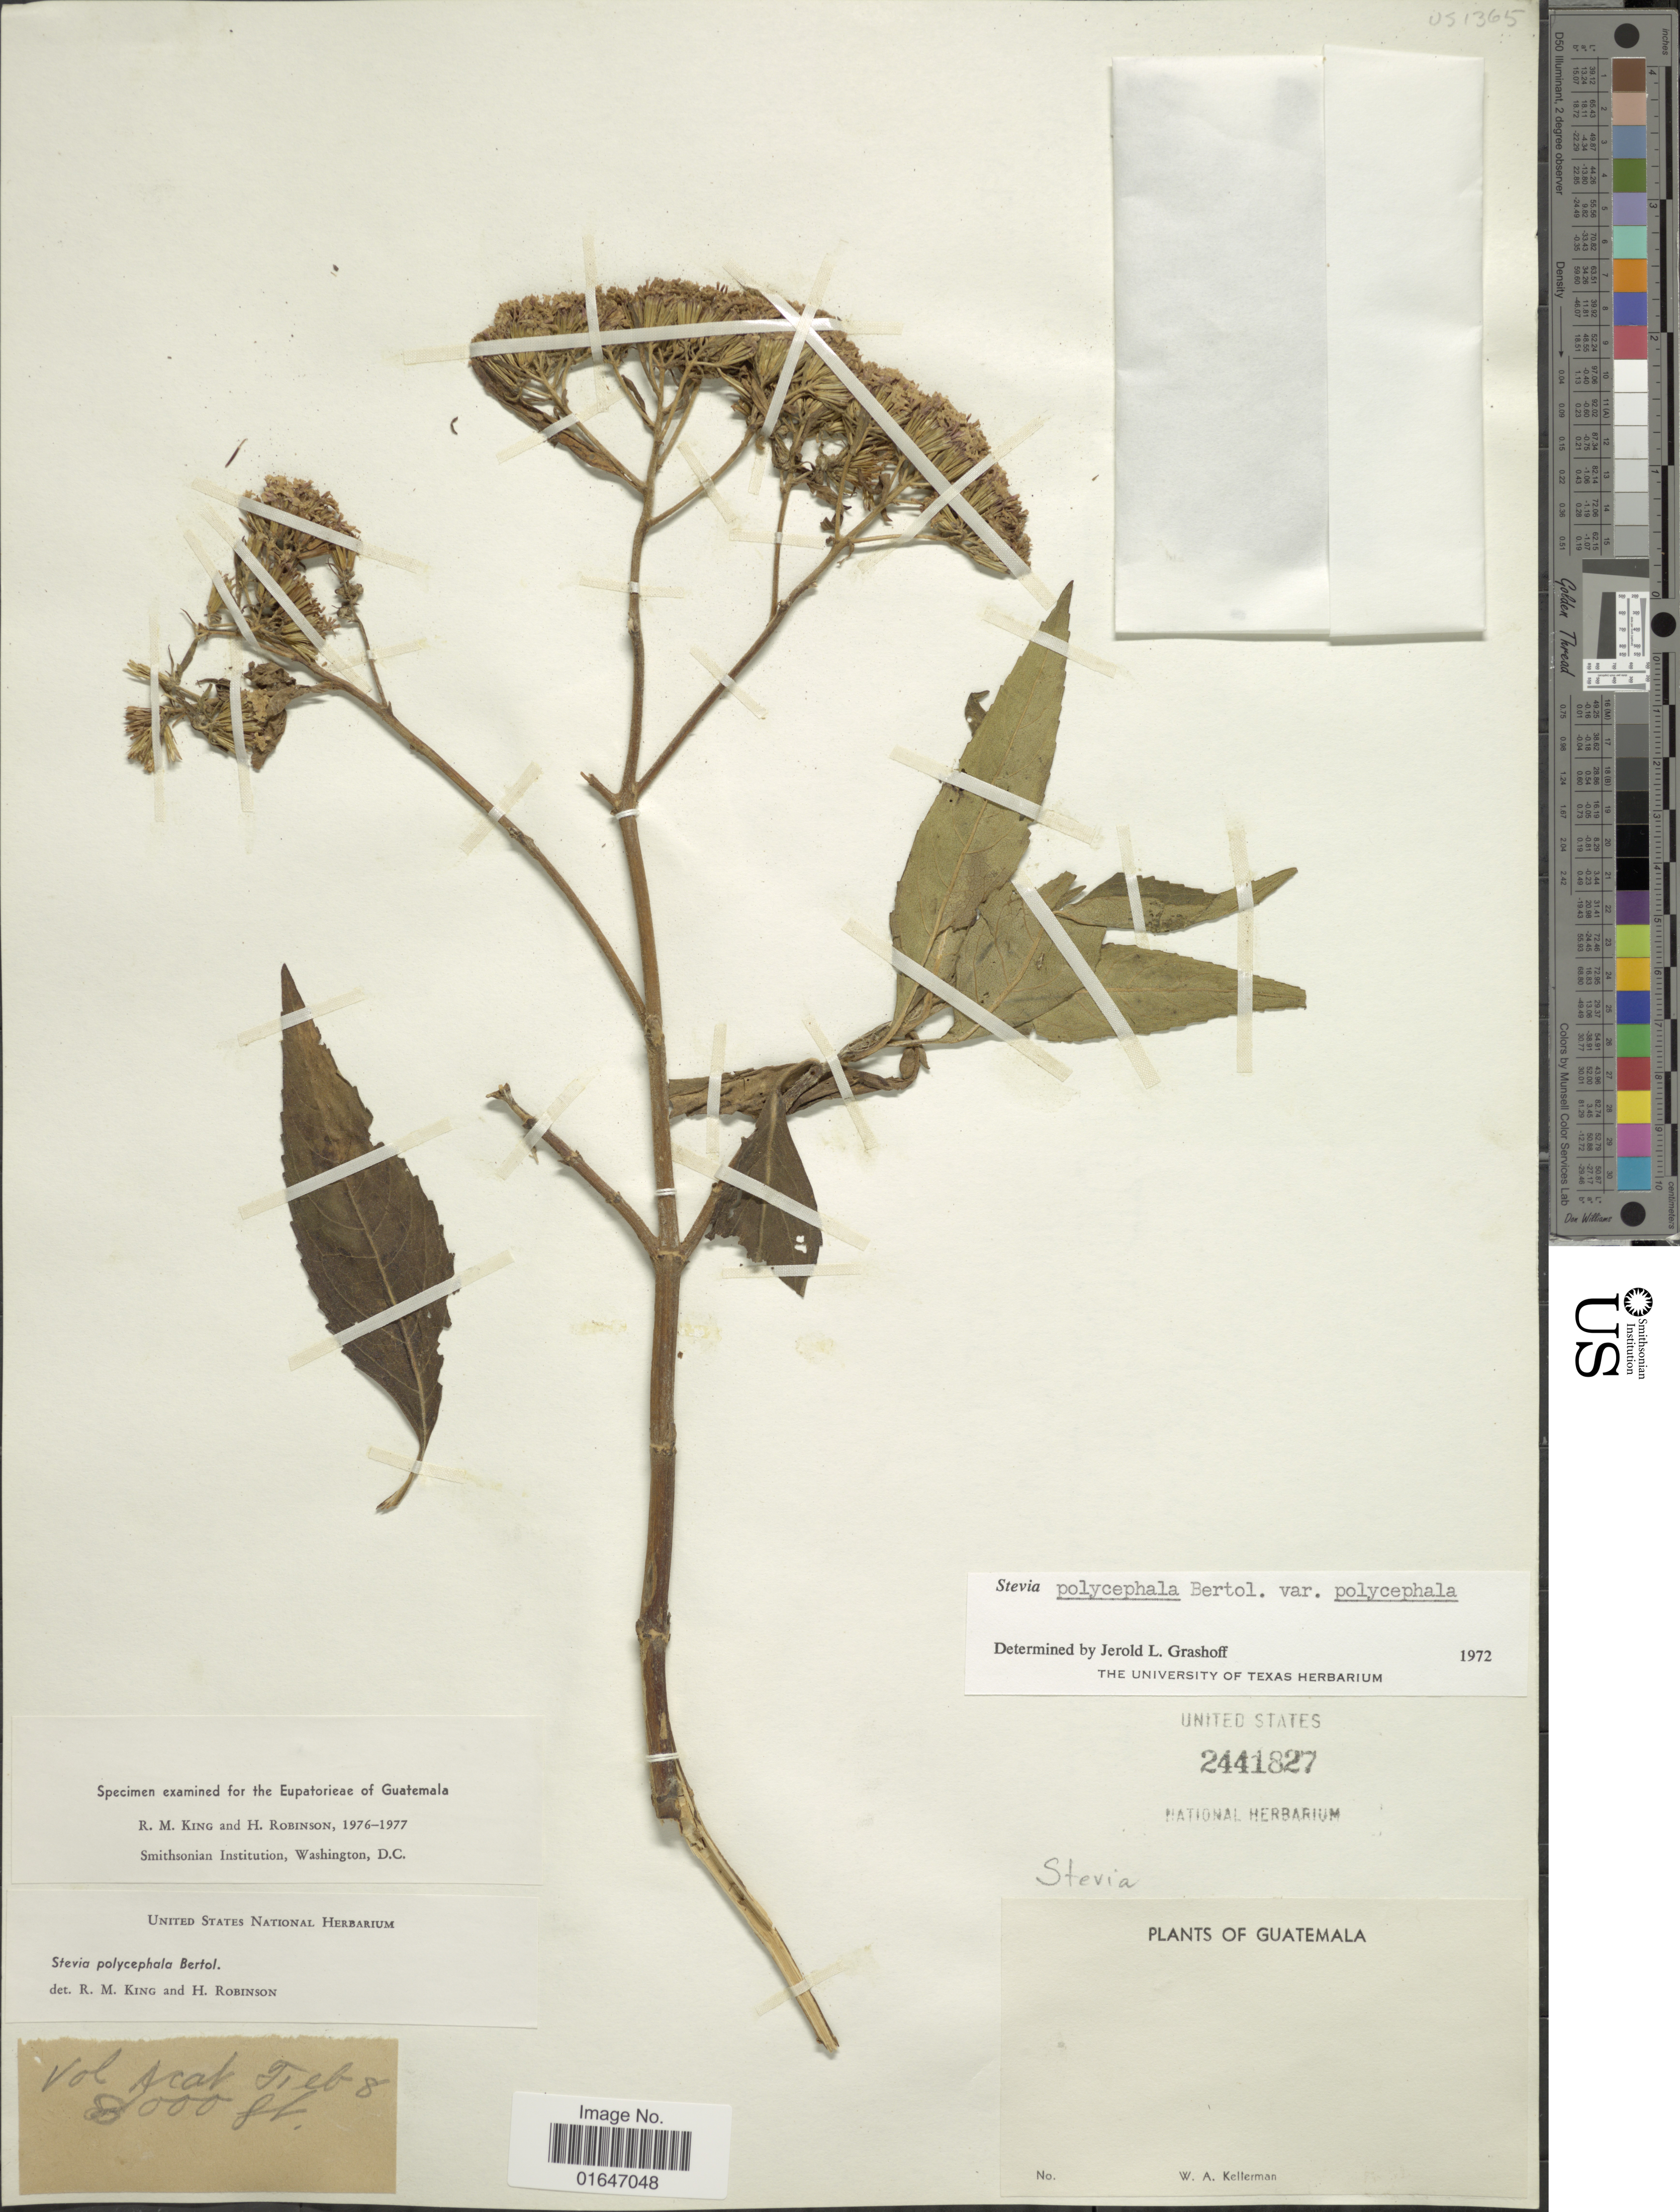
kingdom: Plantae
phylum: Tracheophyta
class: Magnoliopsida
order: Asterales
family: Asteraceae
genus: Stevia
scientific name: Stevia polycephala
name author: Bertoloni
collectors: W. Kellerman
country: Guatemala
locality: Vol Acat. Tieb.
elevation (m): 2438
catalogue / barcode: US 2441827